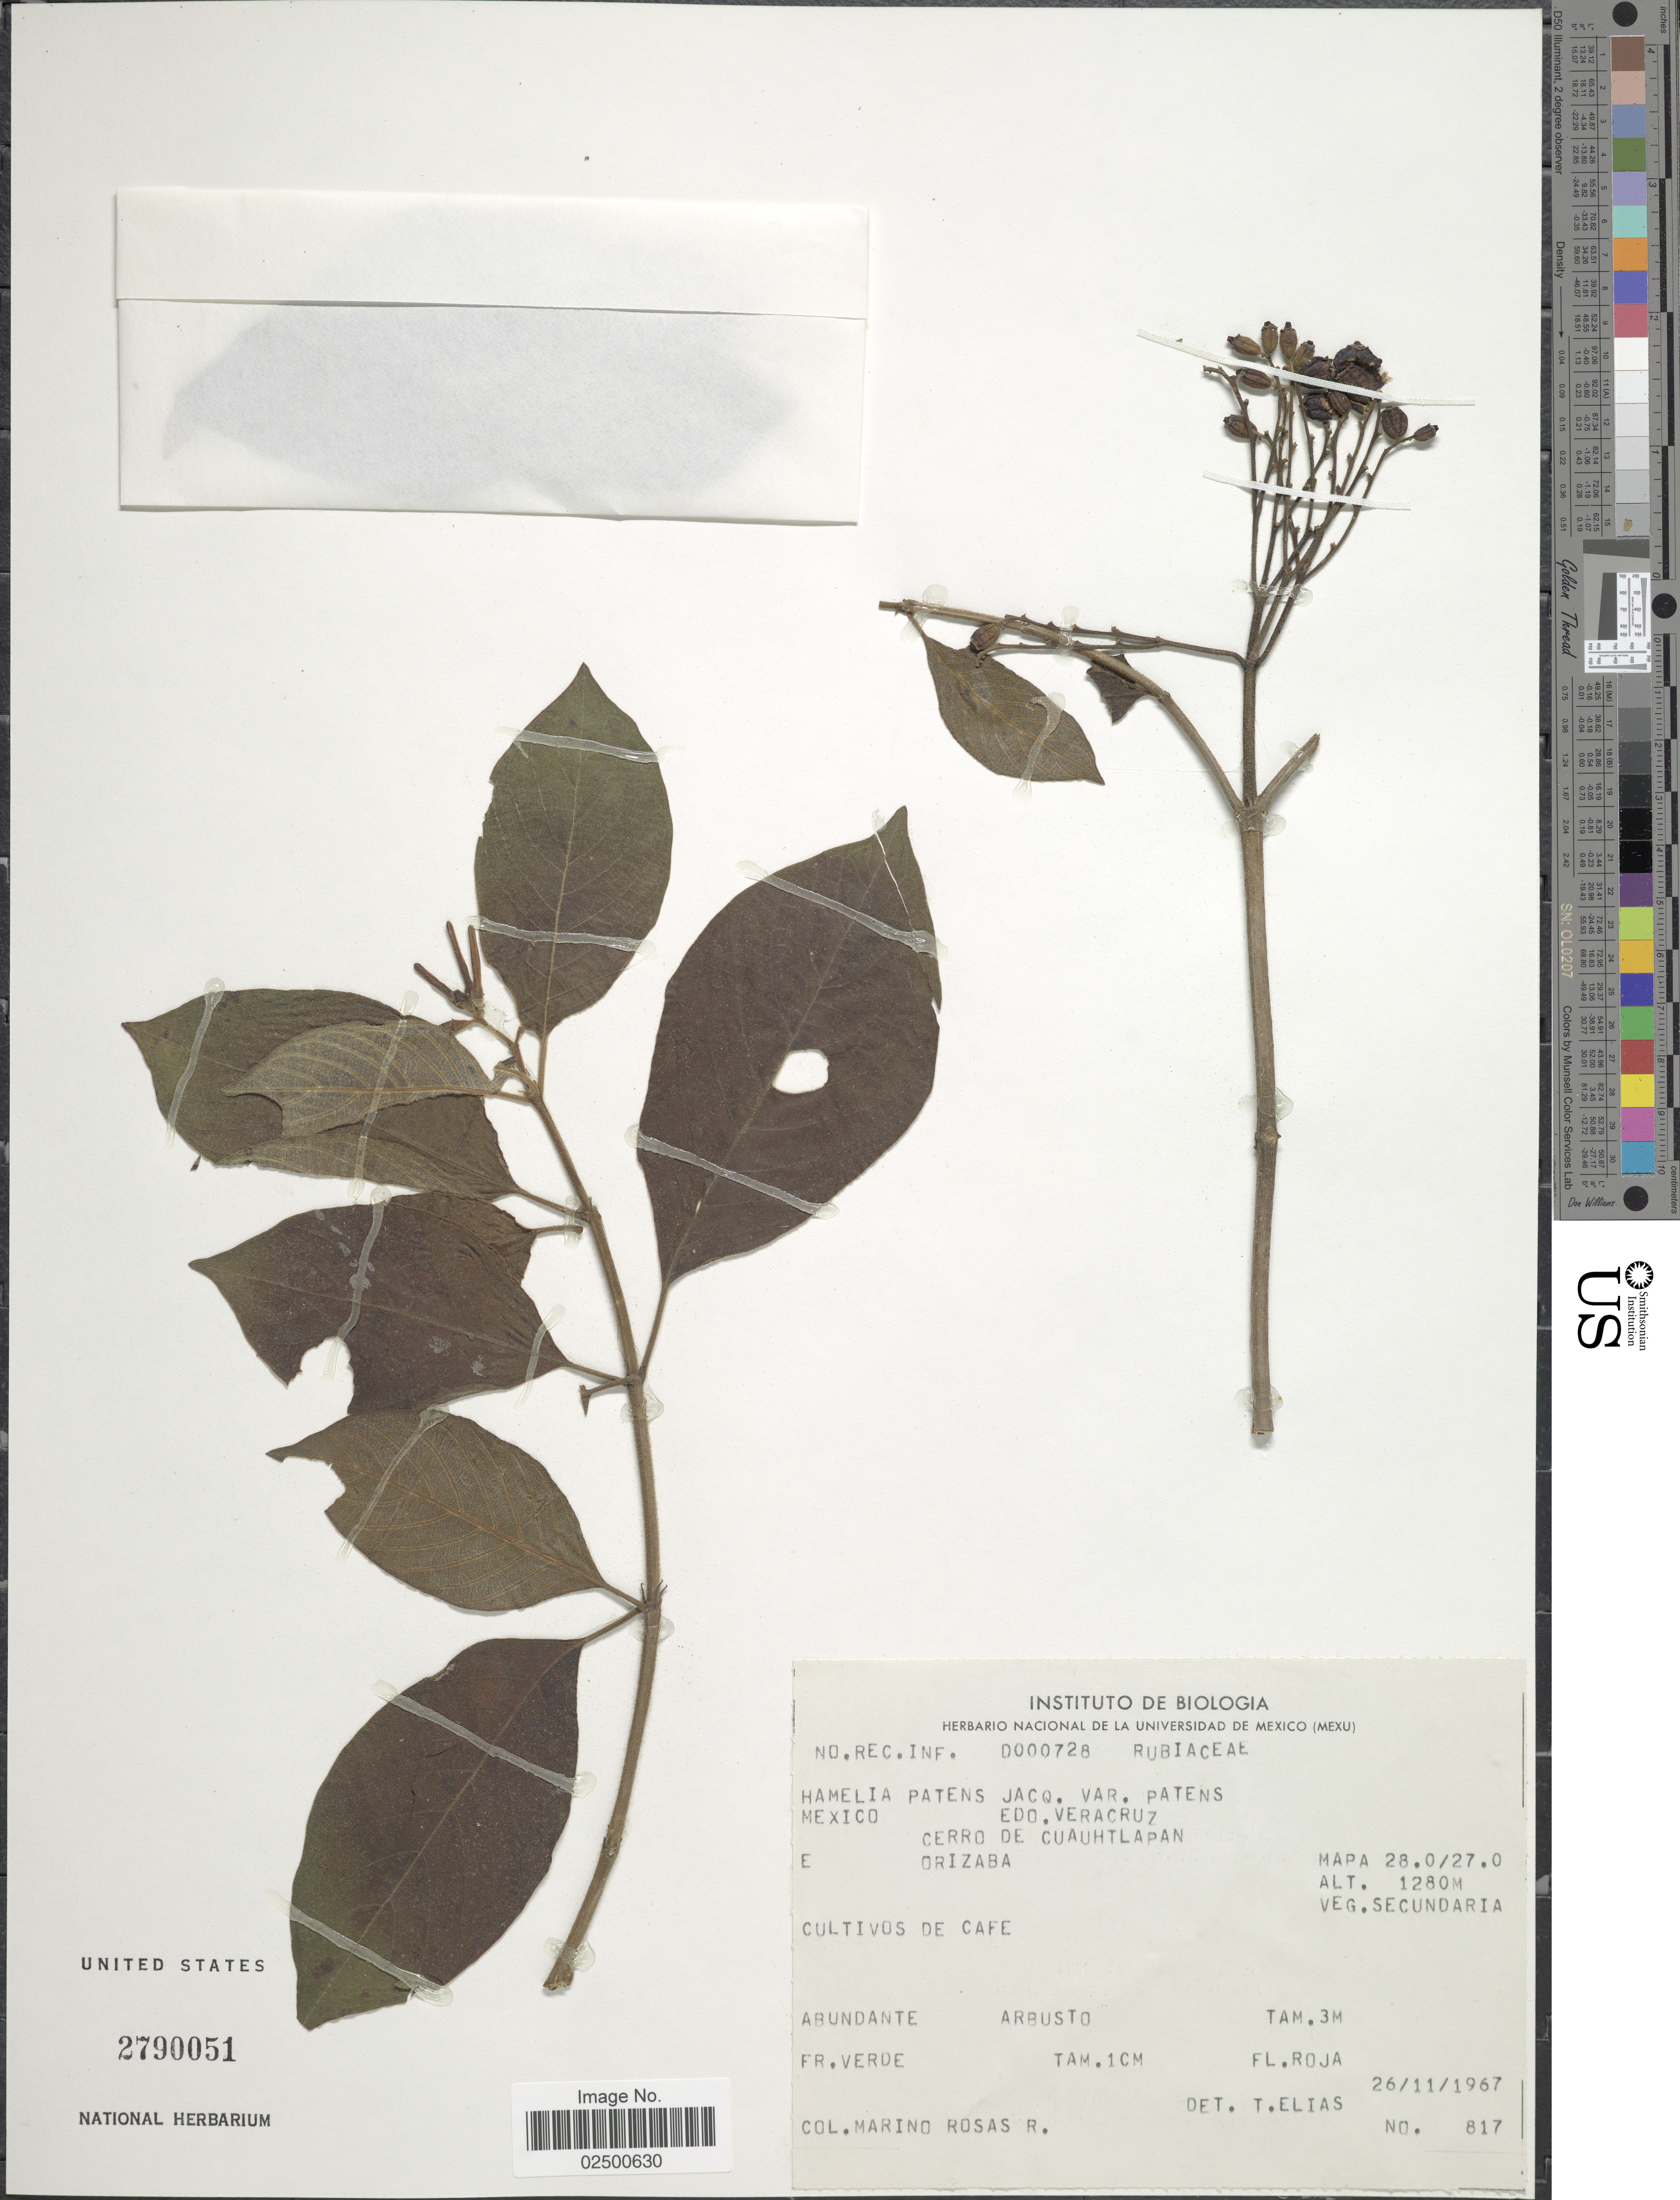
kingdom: Plantae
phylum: Tracheophyta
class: Magnoliopsida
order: Gentianales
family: Rubiaceae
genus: Hamelia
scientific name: Hamelia patens var. patens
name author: Jacq.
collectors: M. Rosas R.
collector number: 817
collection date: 1967-11-26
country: Mexico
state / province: Veracruz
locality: Cerro de Cuauthlapan. Orizaba. Cutivos de cafe.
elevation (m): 1280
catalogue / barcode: US 2790051